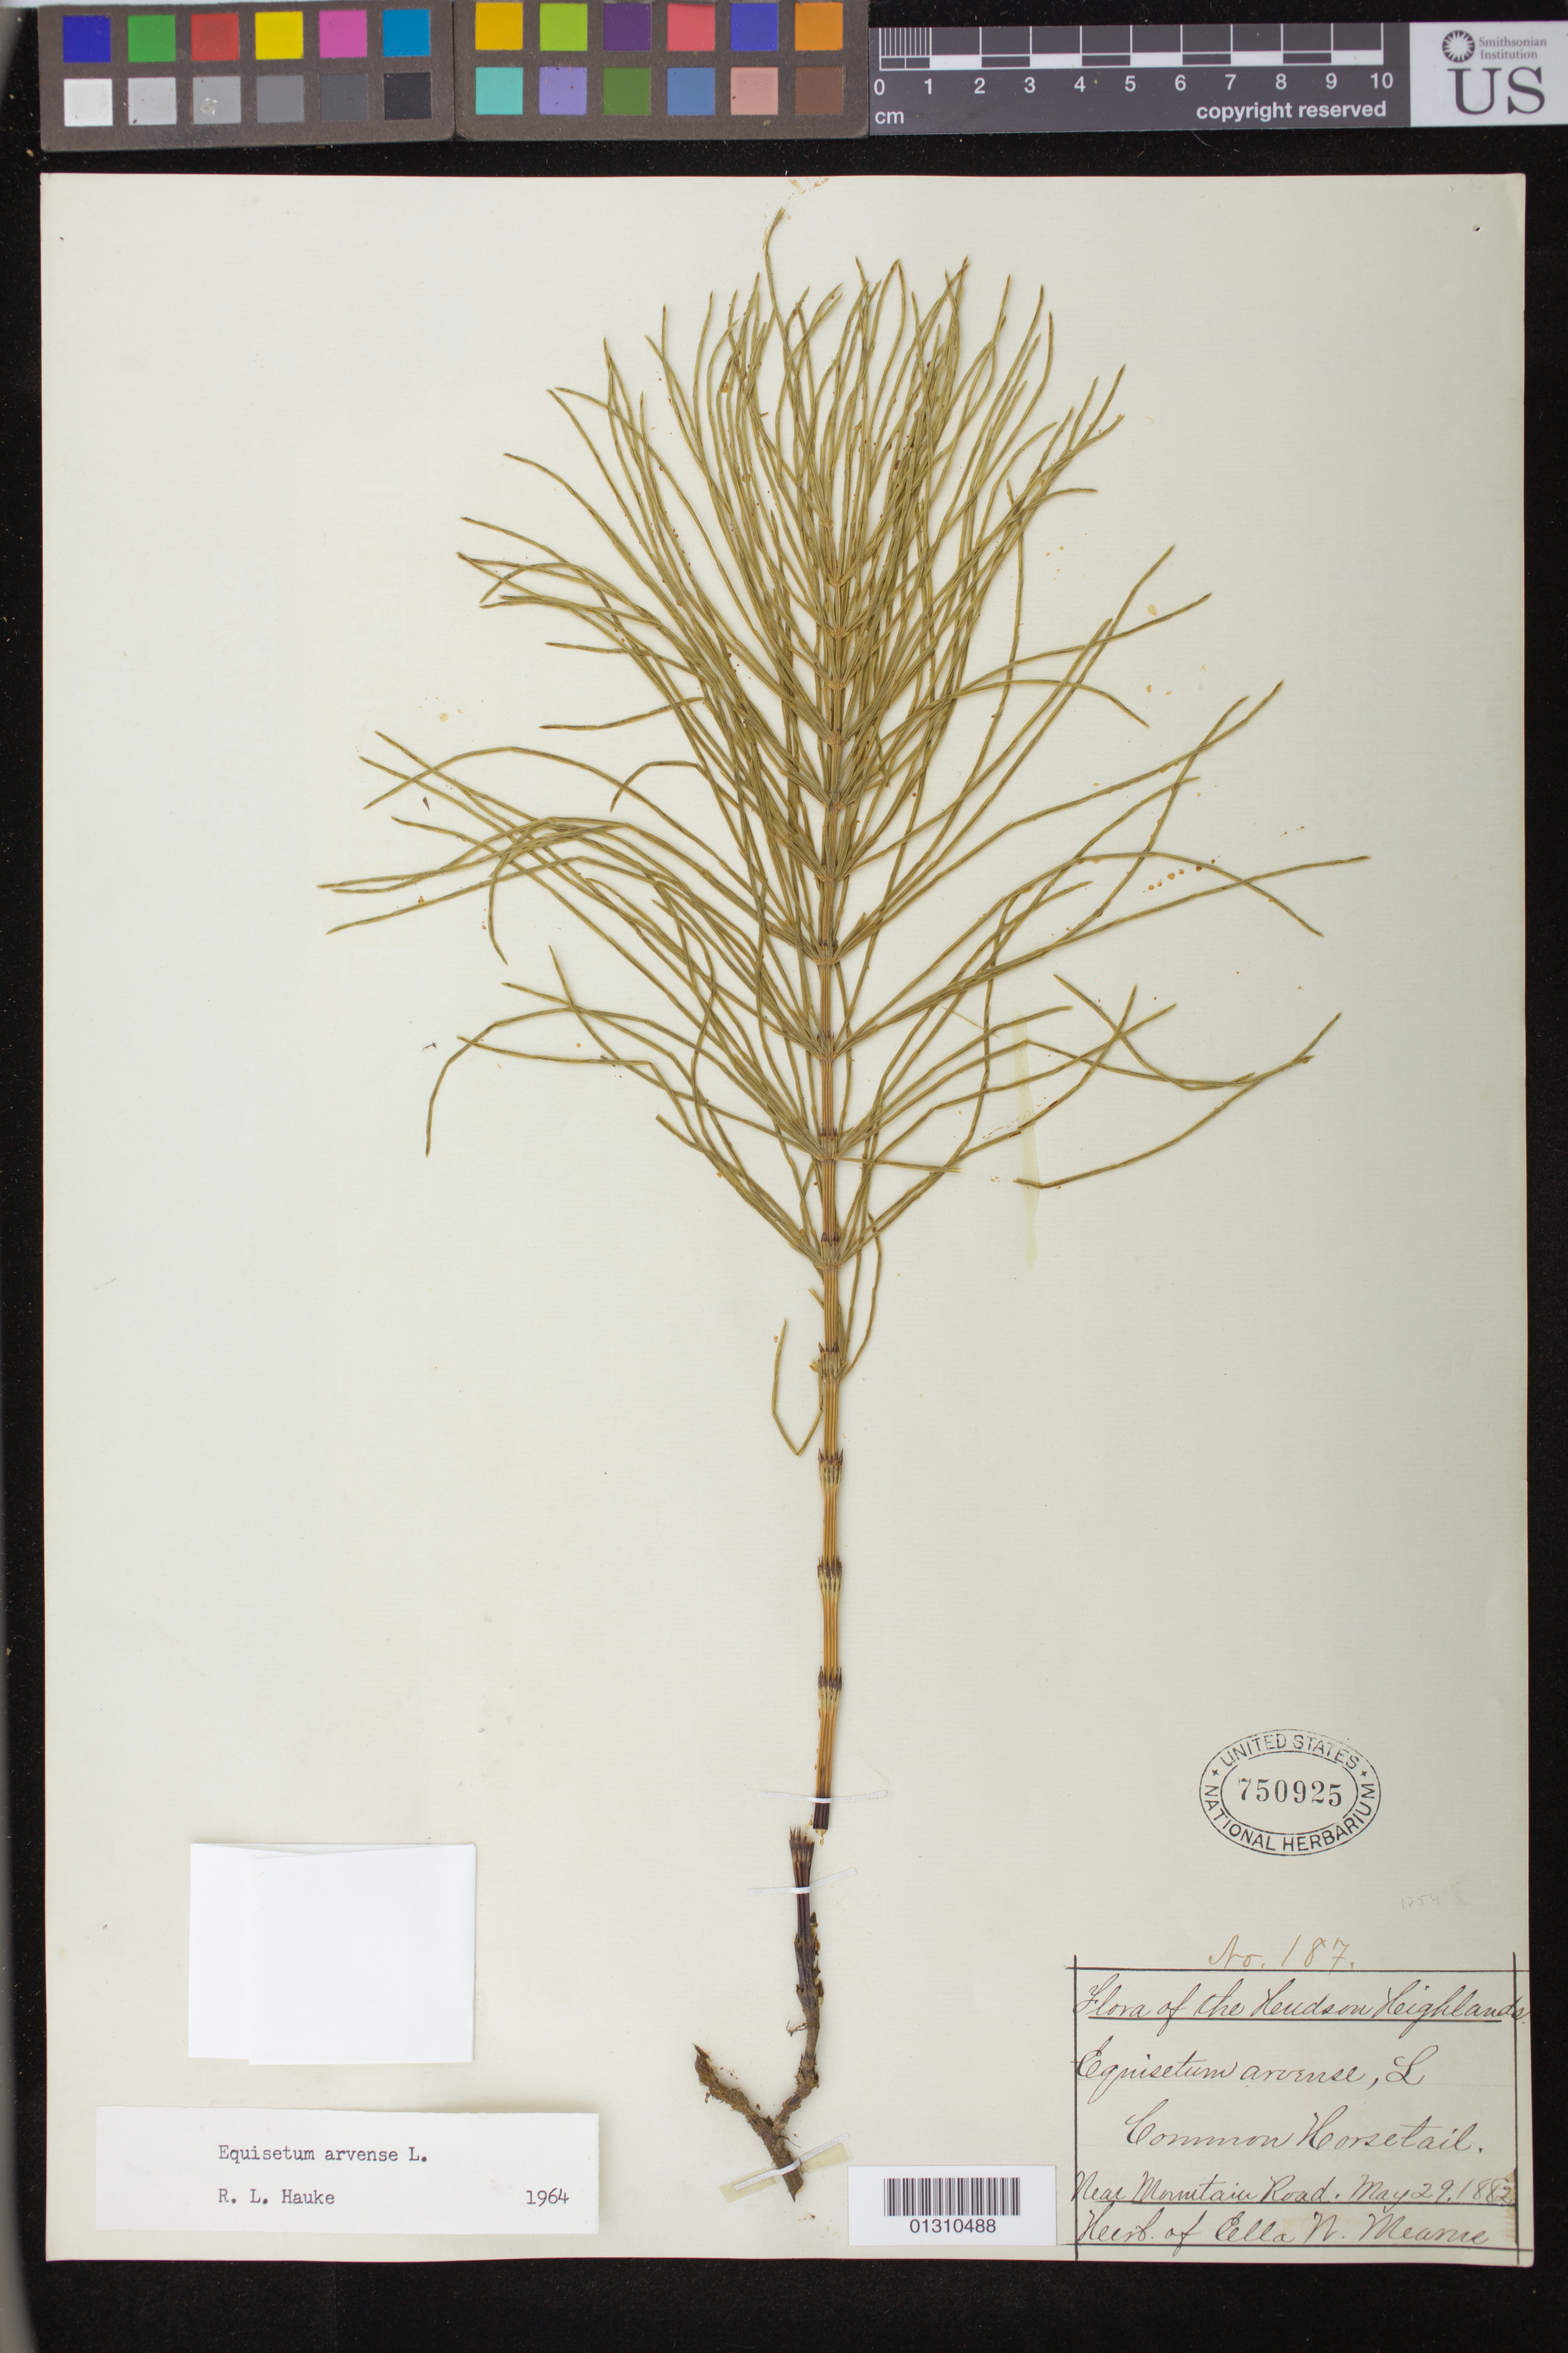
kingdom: Plantae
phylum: Tracheophyta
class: Polypodiopsida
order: Equisetales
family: Equisetaceae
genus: Equisetum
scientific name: Equisetum arvense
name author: L.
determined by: Hauke, R. L.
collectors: ex herb. Ella W. Mearns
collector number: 187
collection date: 1882-05-29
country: United States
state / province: New York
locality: Hudson Highlands; Near Mountain Road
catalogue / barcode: US 750925